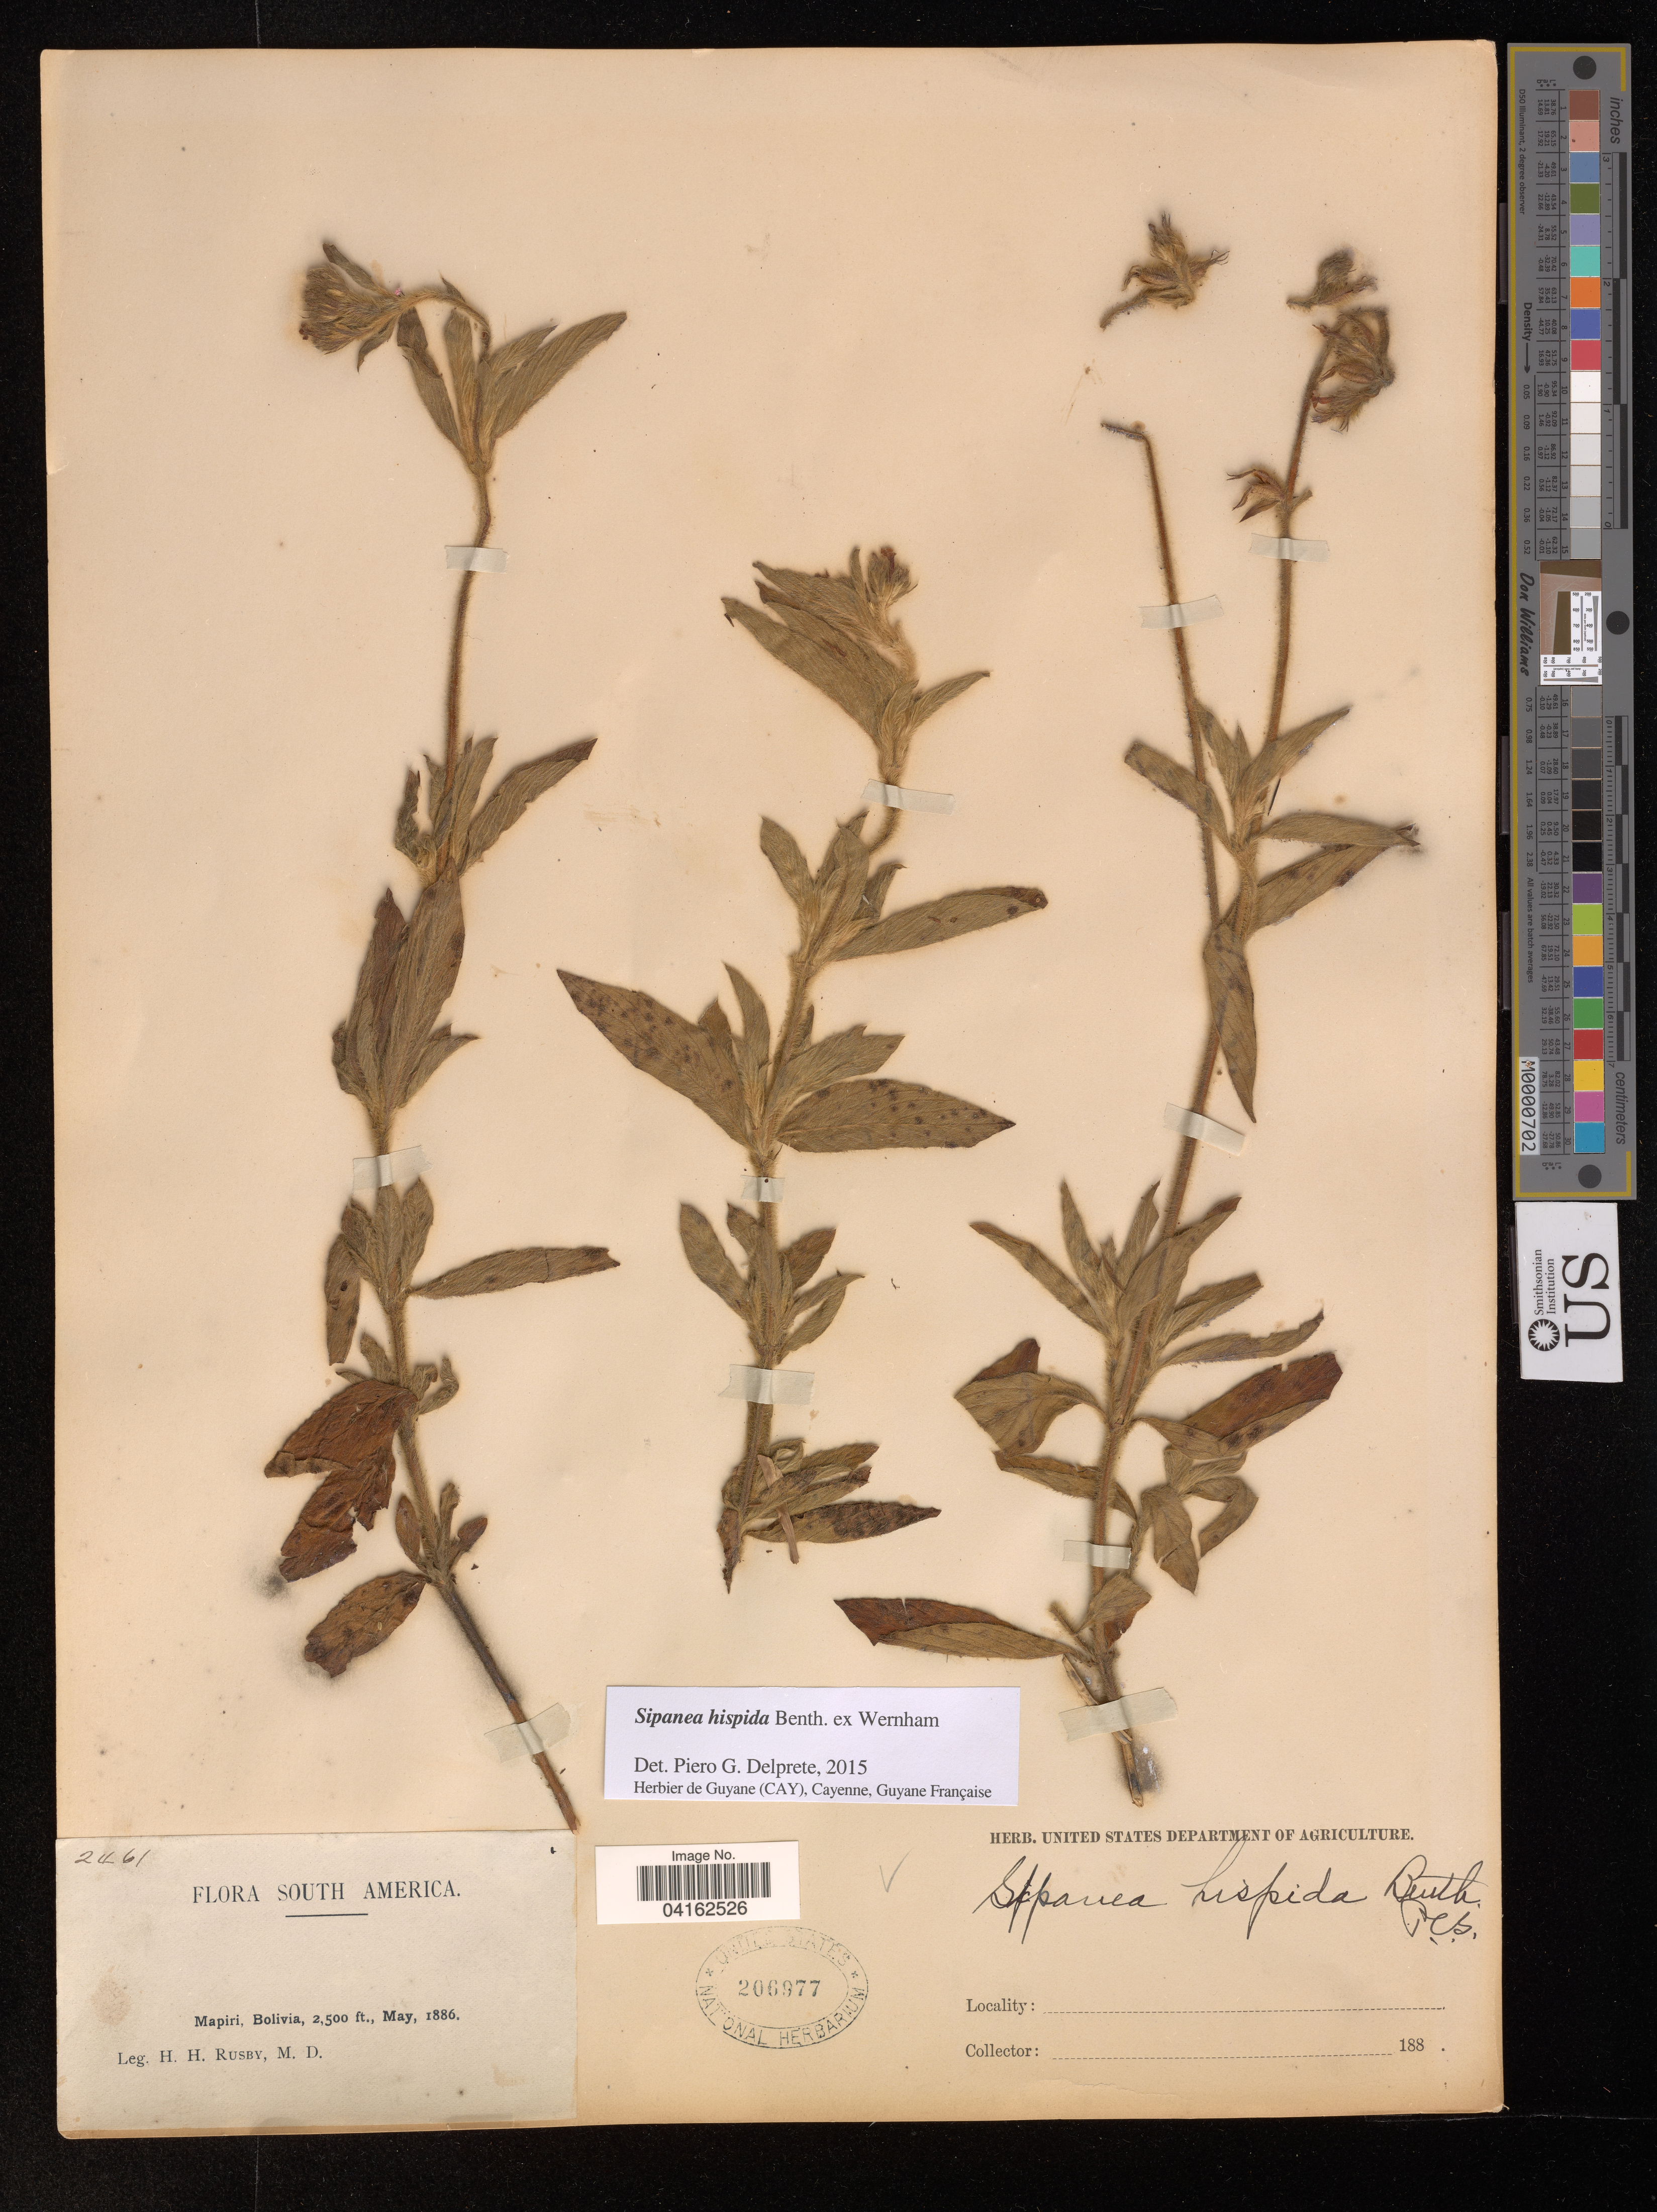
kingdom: Plantae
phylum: Tracheophyta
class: Magnoliopsida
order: Gentianales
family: Rubiaceae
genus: Sipanea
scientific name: Sipanea hispida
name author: Benth. ex Wernham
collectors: H. H. Rusby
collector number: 2461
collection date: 1886-05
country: Bolivia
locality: Mapiri.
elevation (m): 762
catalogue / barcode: US 206977